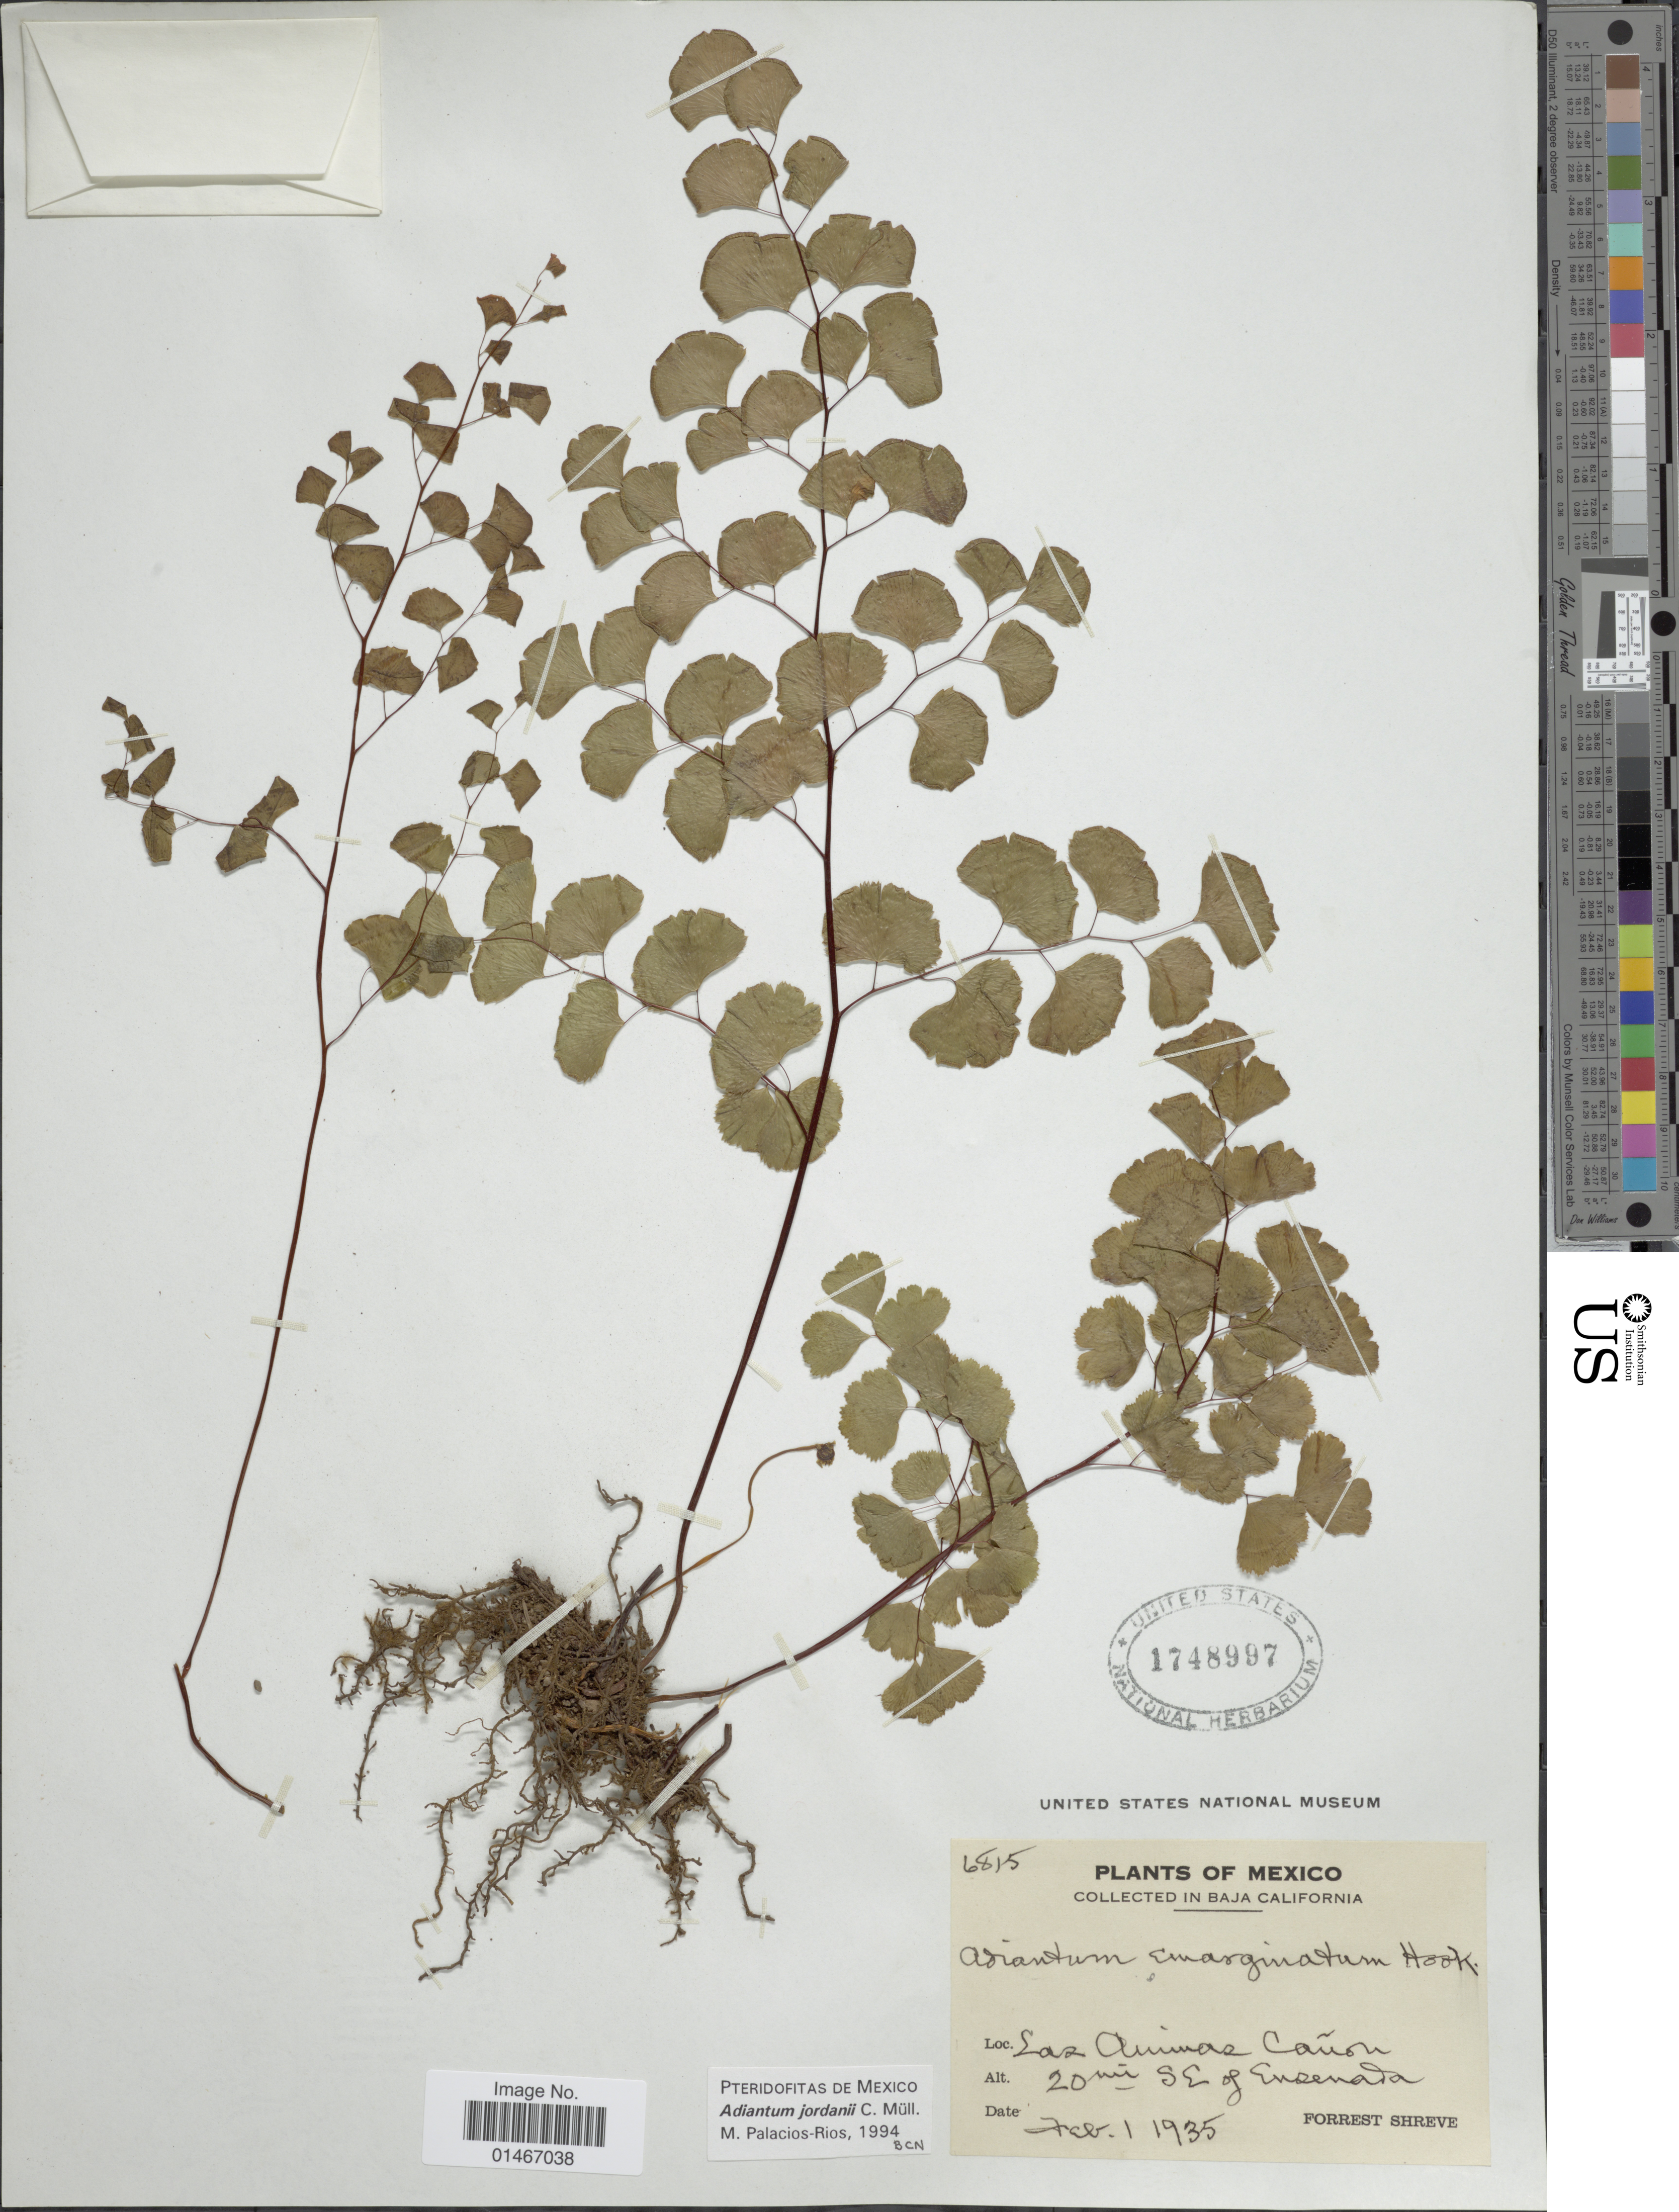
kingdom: Plantae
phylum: Tracheophyta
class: Polypodiopsida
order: Polypodiales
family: Pteridaceae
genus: Adiantum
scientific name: Adiantum jordanii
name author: C.H. Mull.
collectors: F. Shreve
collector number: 6815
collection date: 1935-02-01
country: Mexico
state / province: Baja California Norte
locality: Las Animas Canon SE of Ensenada.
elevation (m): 20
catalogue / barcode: US 1748997